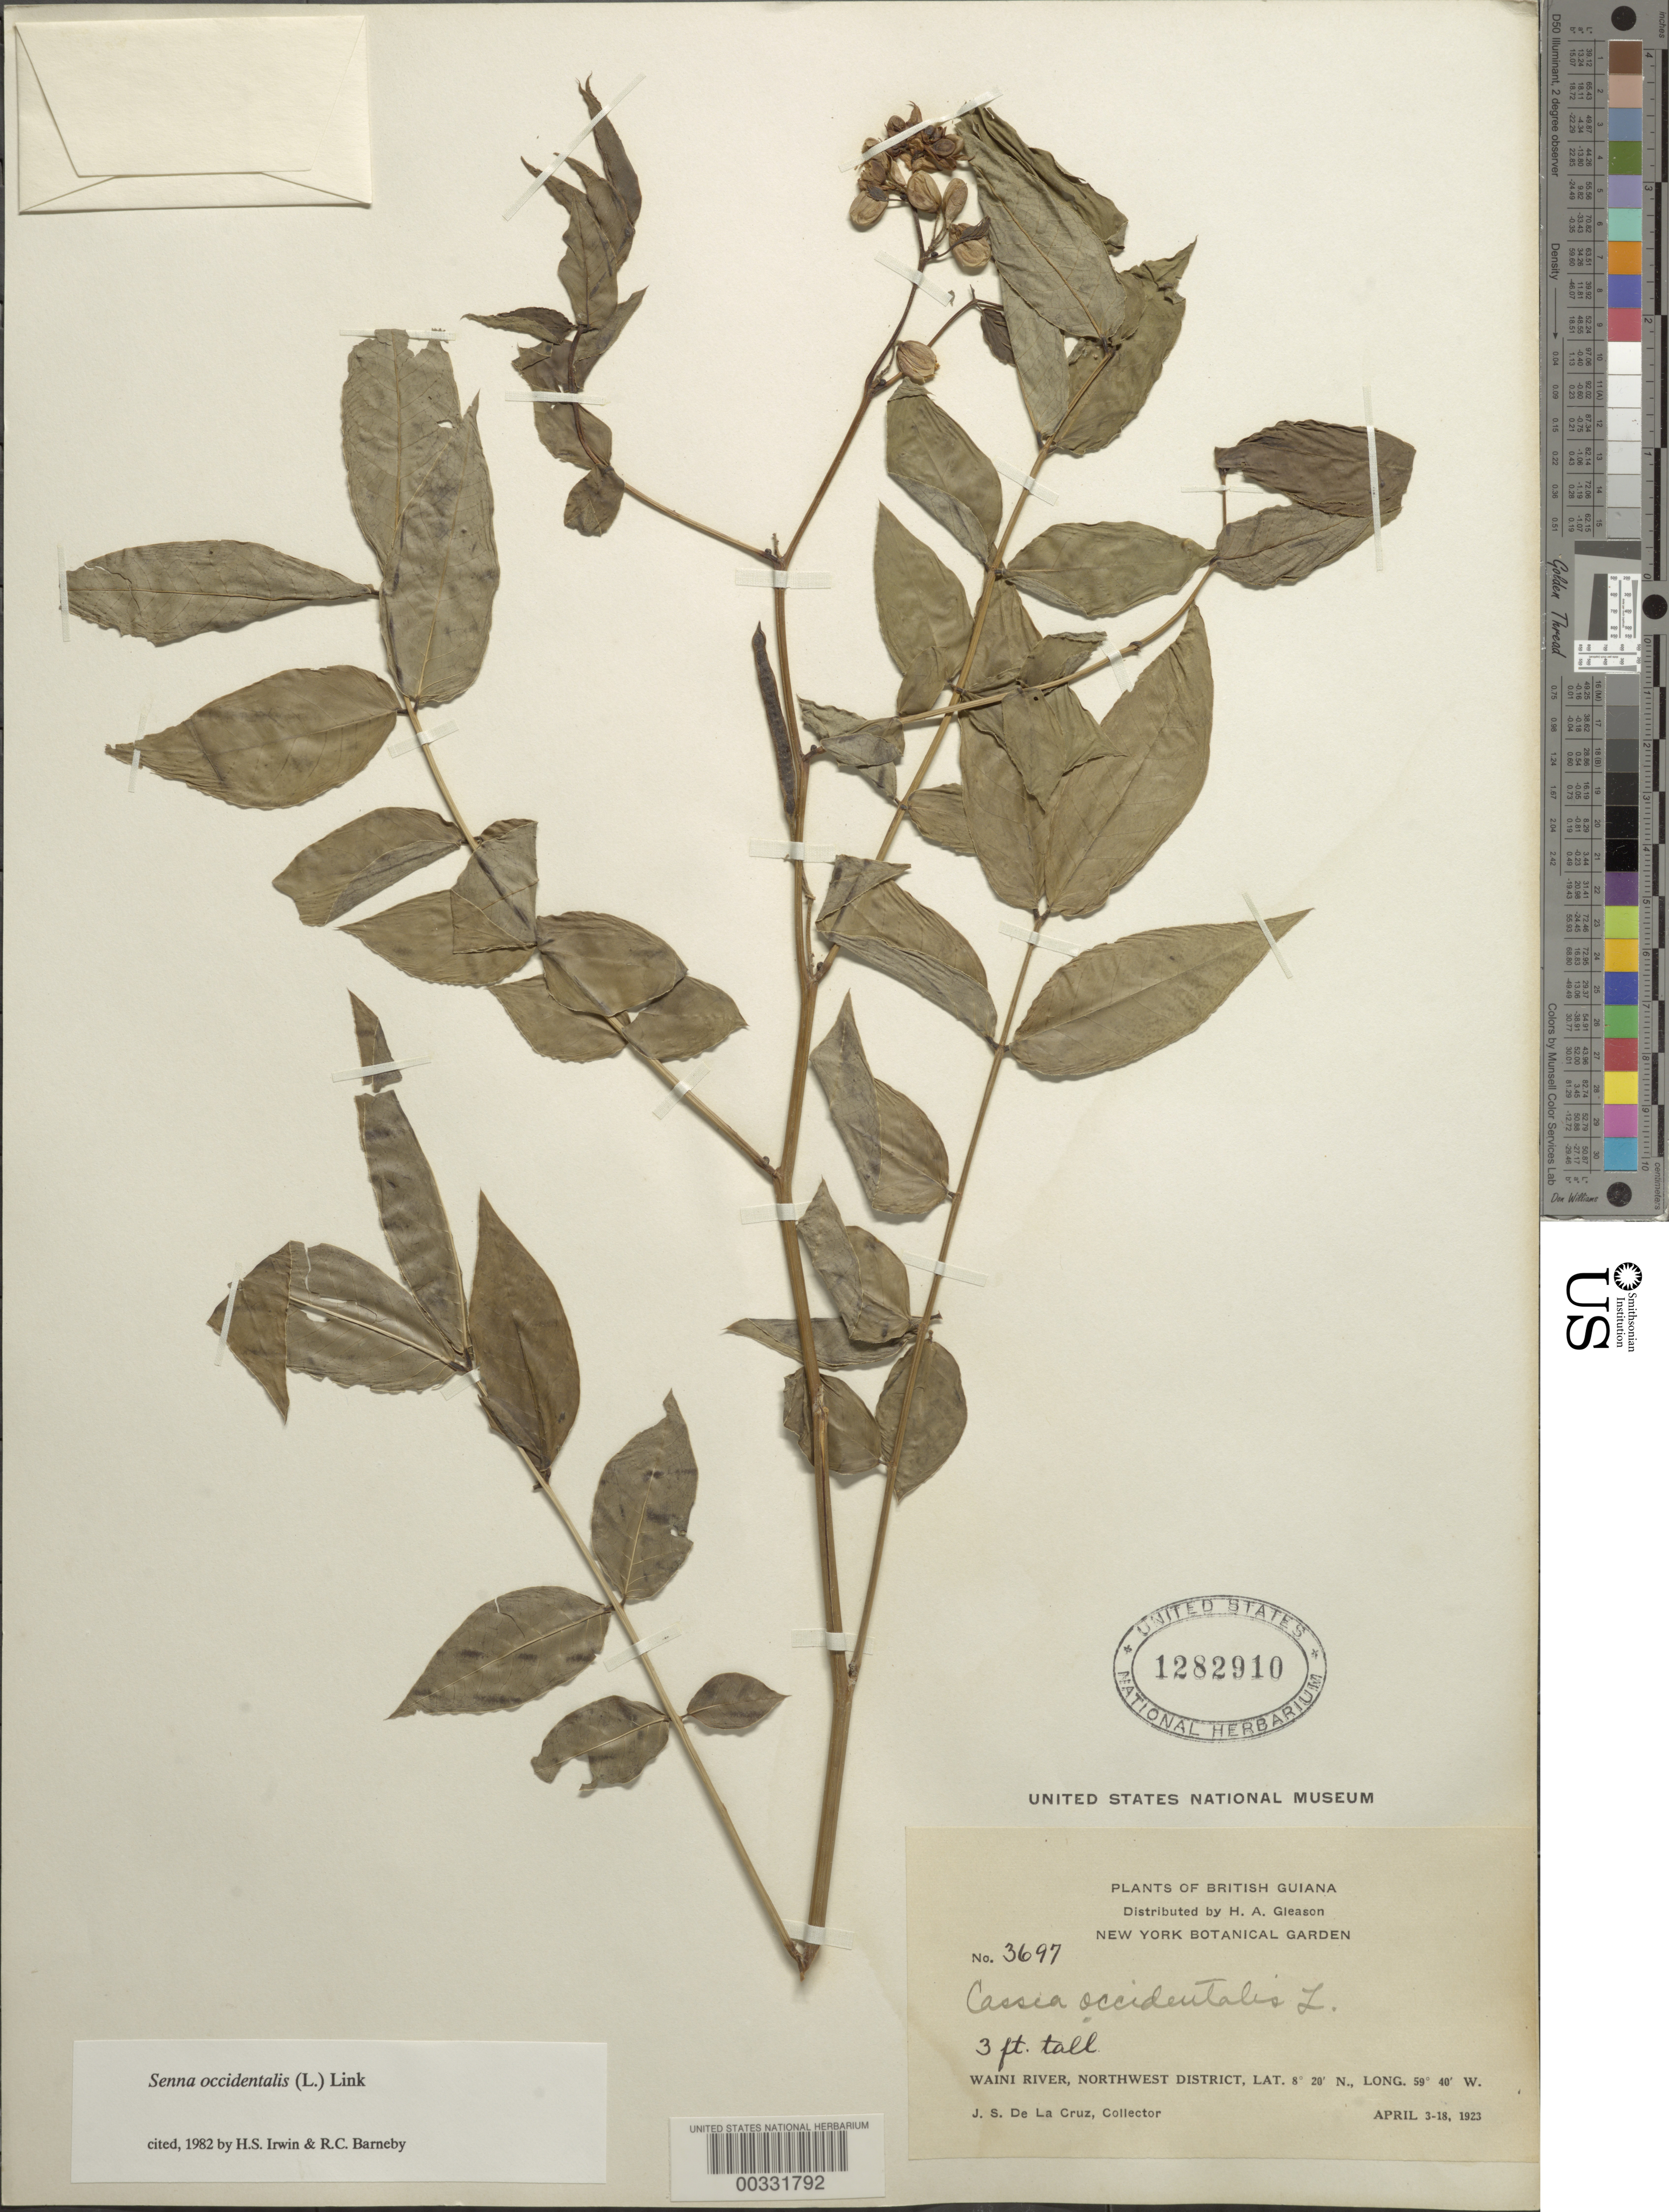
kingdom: Plantae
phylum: Tracheophyta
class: Magnoliopsida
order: Fabales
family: Fabaceae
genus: Senna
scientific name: Senna occidentalis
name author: (L.) Link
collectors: J. S. de la Cruz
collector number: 3697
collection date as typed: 03 Apr 1923 to 18 Apr 1923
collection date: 1923-04-03/1923-04-18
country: Guyana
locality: Waini river, north west dist.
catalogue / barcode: US 1282910